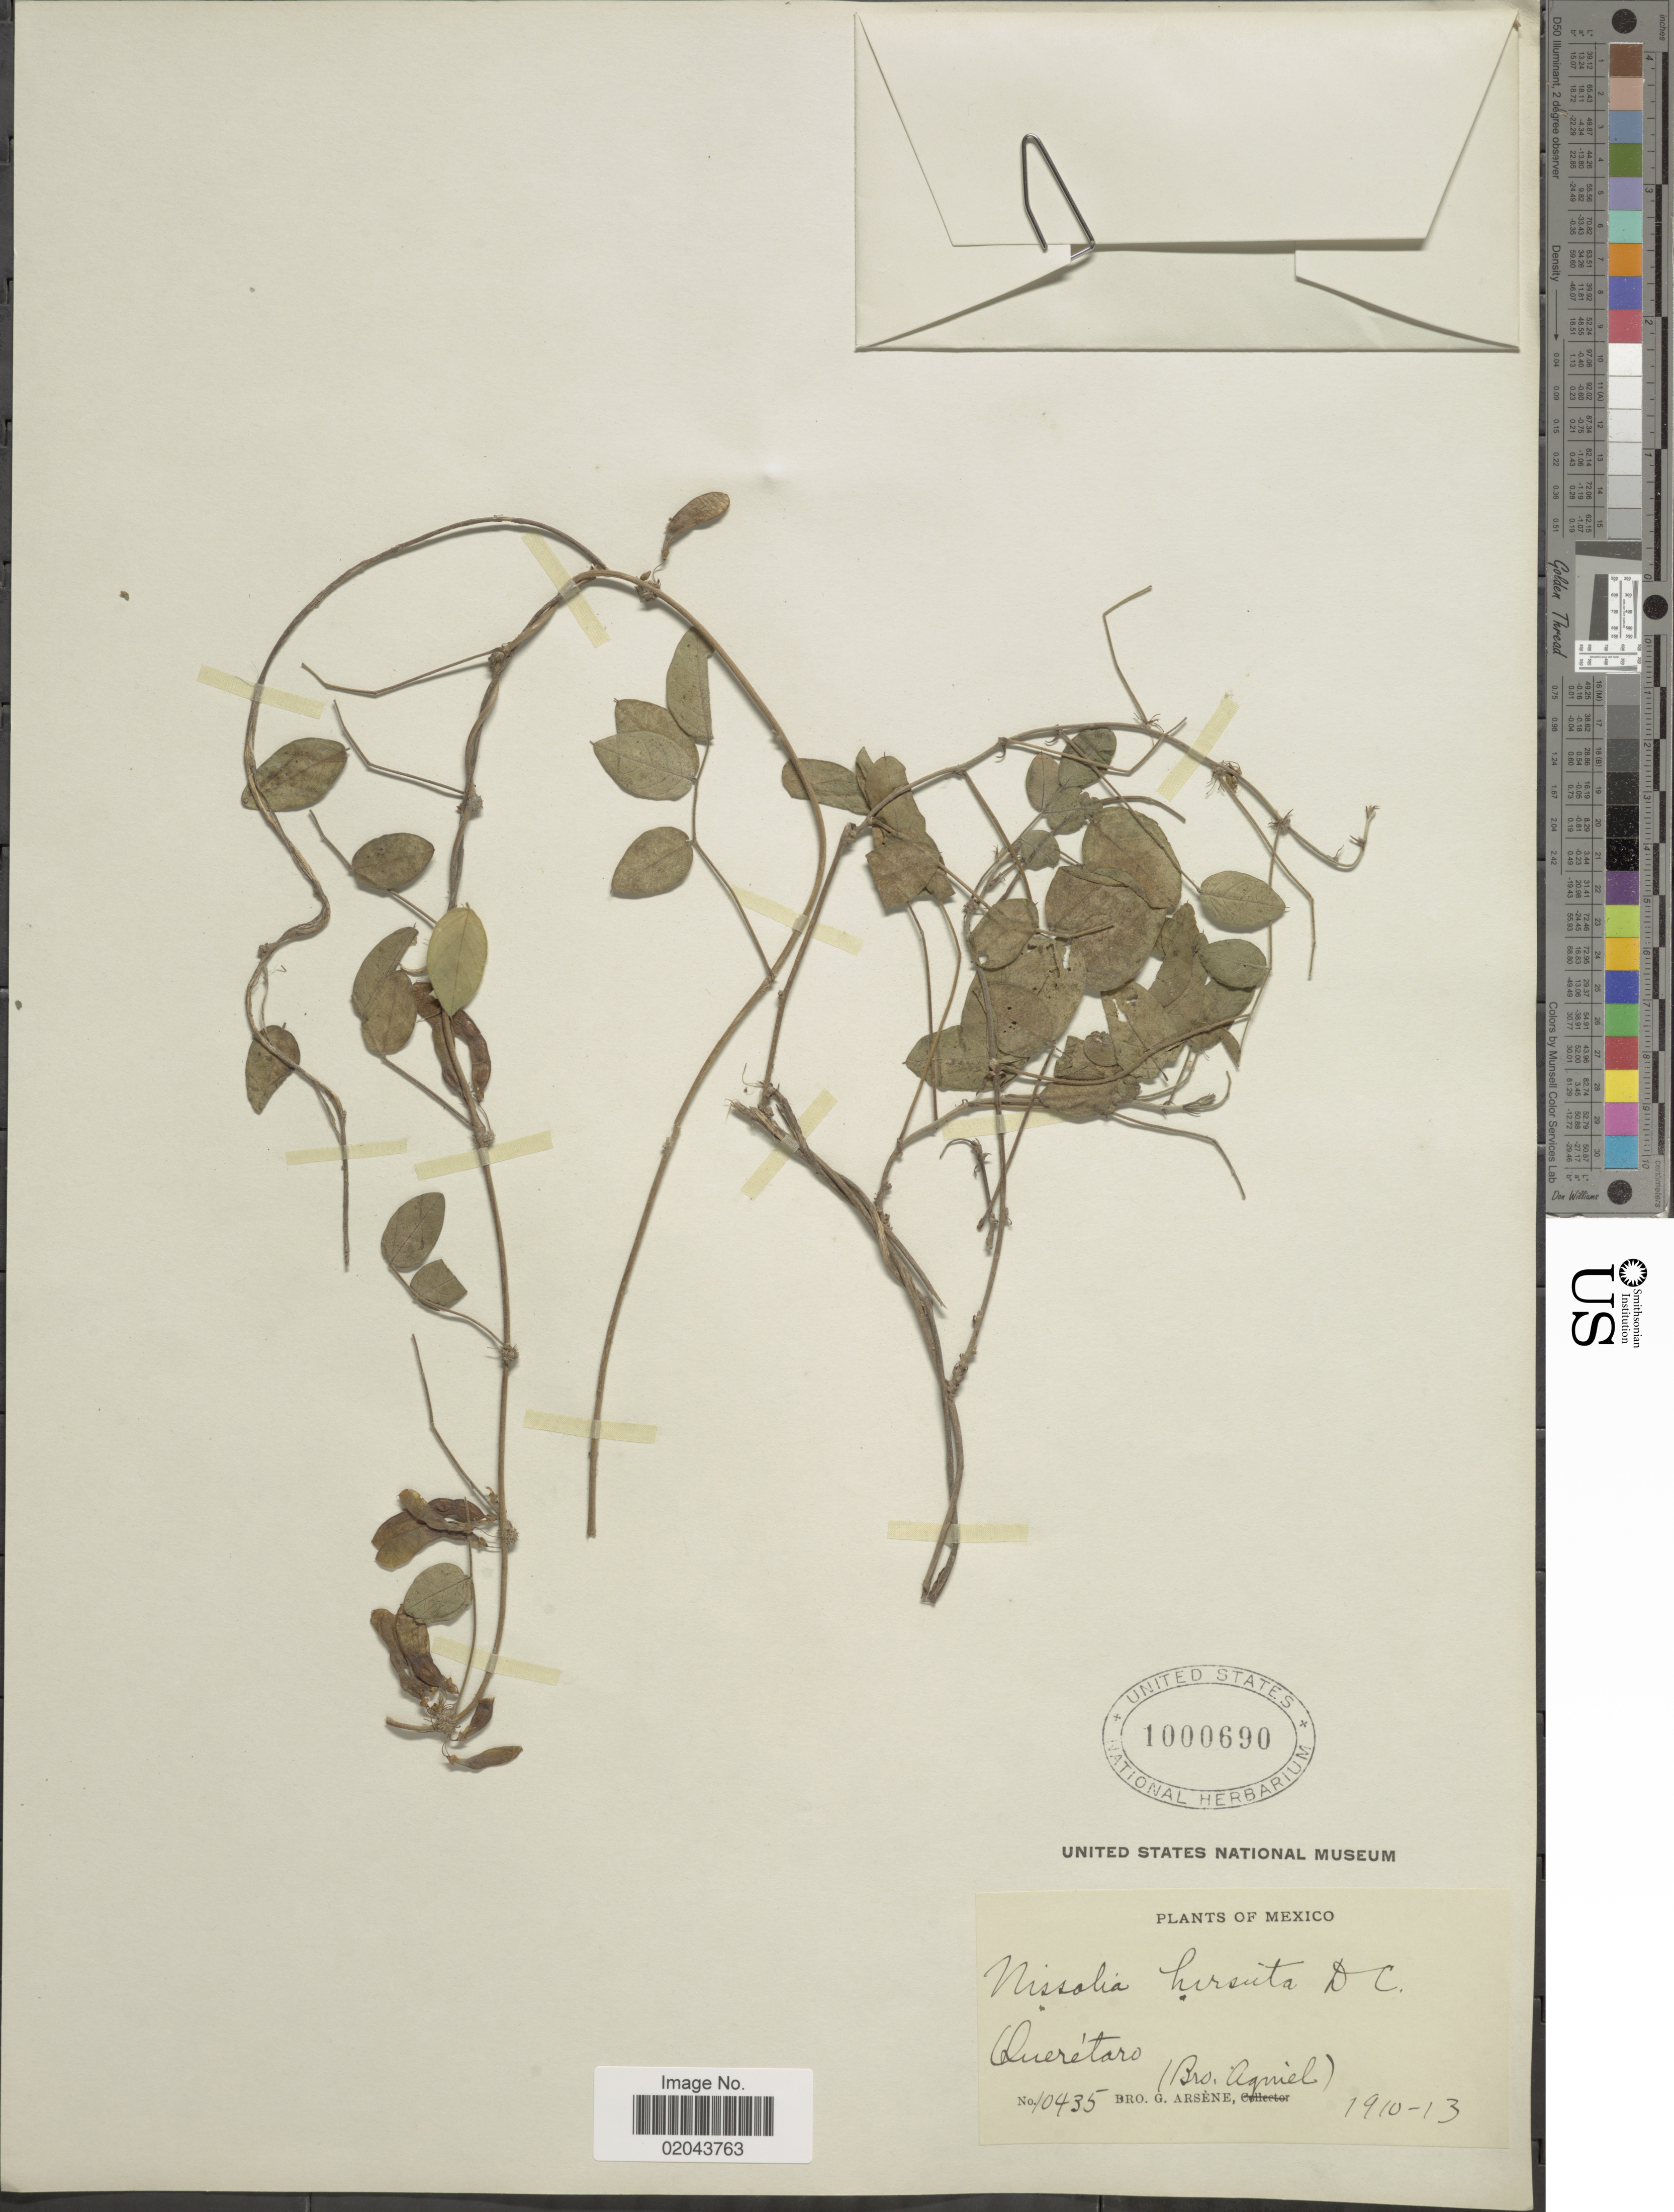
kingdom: Plantae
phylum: Tracheophyta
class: Magnoliopsida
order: Fabales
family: Fabaceae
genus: Nissolia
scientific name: Nissolia microptera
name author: Poir.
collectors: Bro. Agniel & Bro. G. Arsène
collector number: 10435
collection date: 1910/1913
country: Mexico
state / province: Querétaro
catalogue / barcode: US 1000690